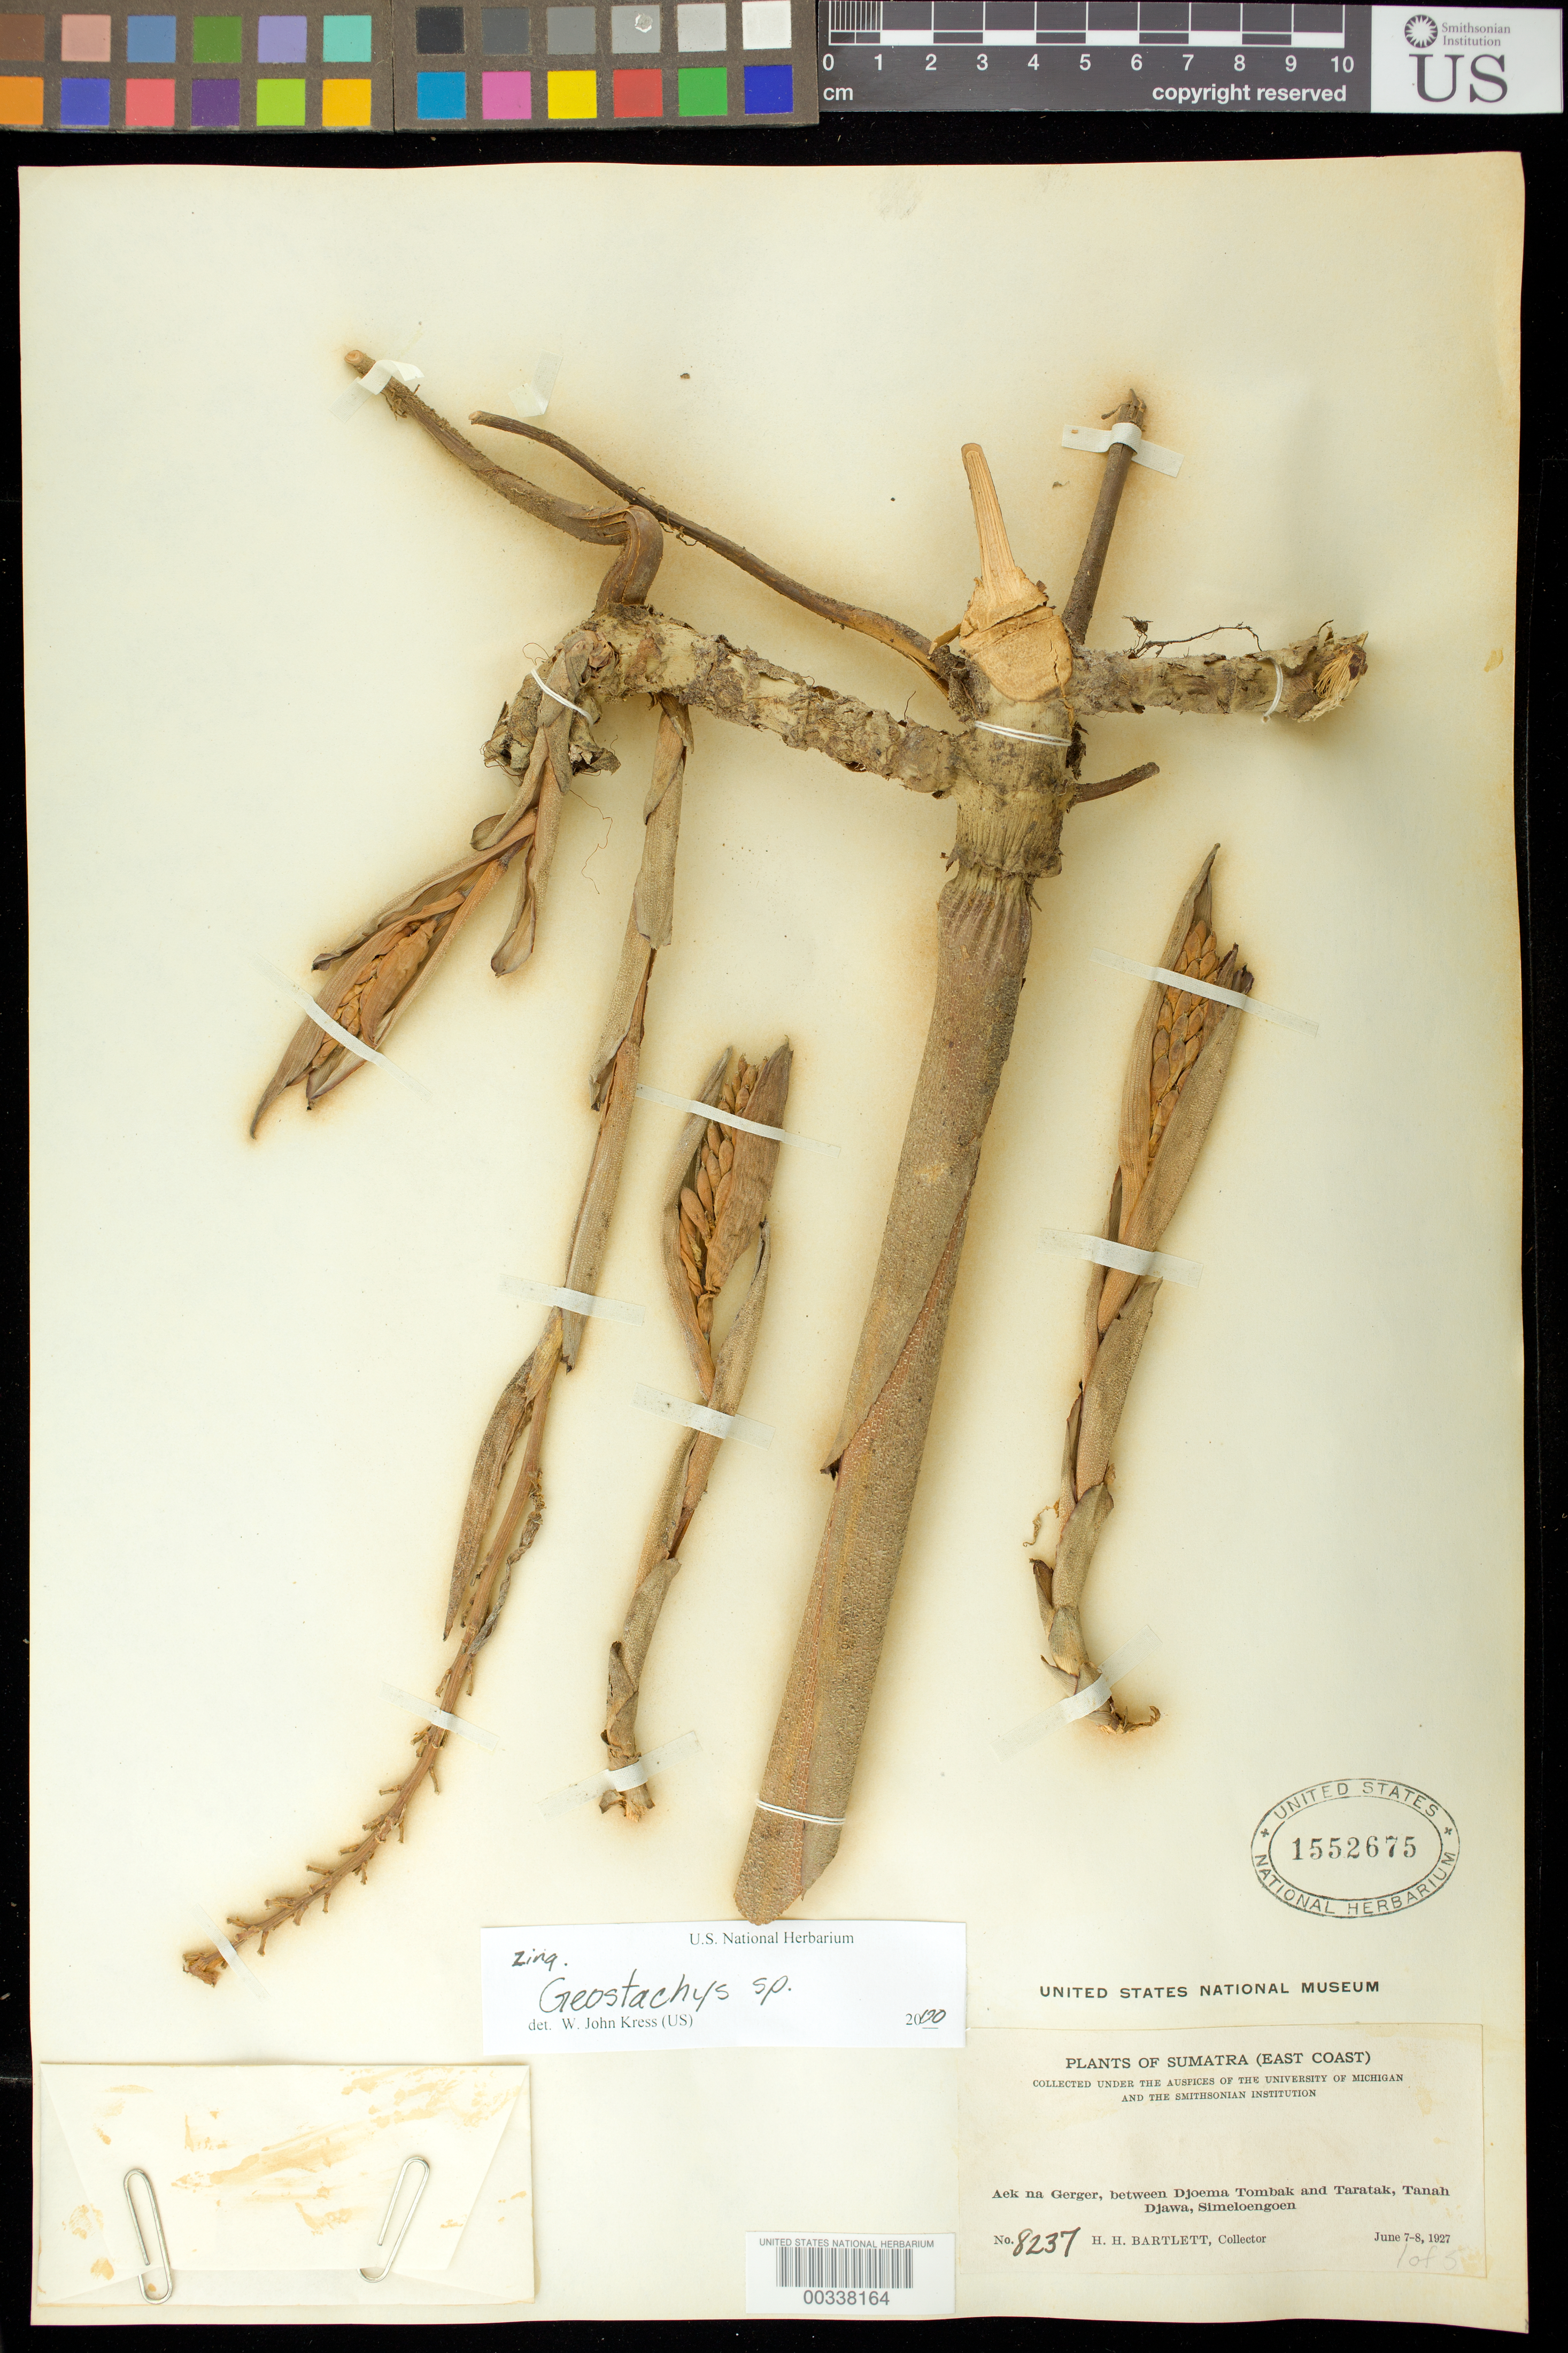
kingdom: Plantae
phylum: Tracheophyta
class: Liliopsida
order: Zingiberales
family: Zingiberaceae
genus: Geostachys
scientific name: Geostachys sp.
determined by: Kress, W. J., (US), Smithsonian Institution - National Museum of Natural History (UNITED STATES)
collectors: H. H. Bartlett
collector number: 8237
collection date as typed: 07 Jun 1927 to 08 Jun 1927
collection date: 1927-06-07/1927-06-08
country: Indonesia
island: Sumatra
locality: (east coast), aek na gerger, between djoema tombak and taratak, tanah djawa, simeloengoen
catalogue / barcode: US 1552675